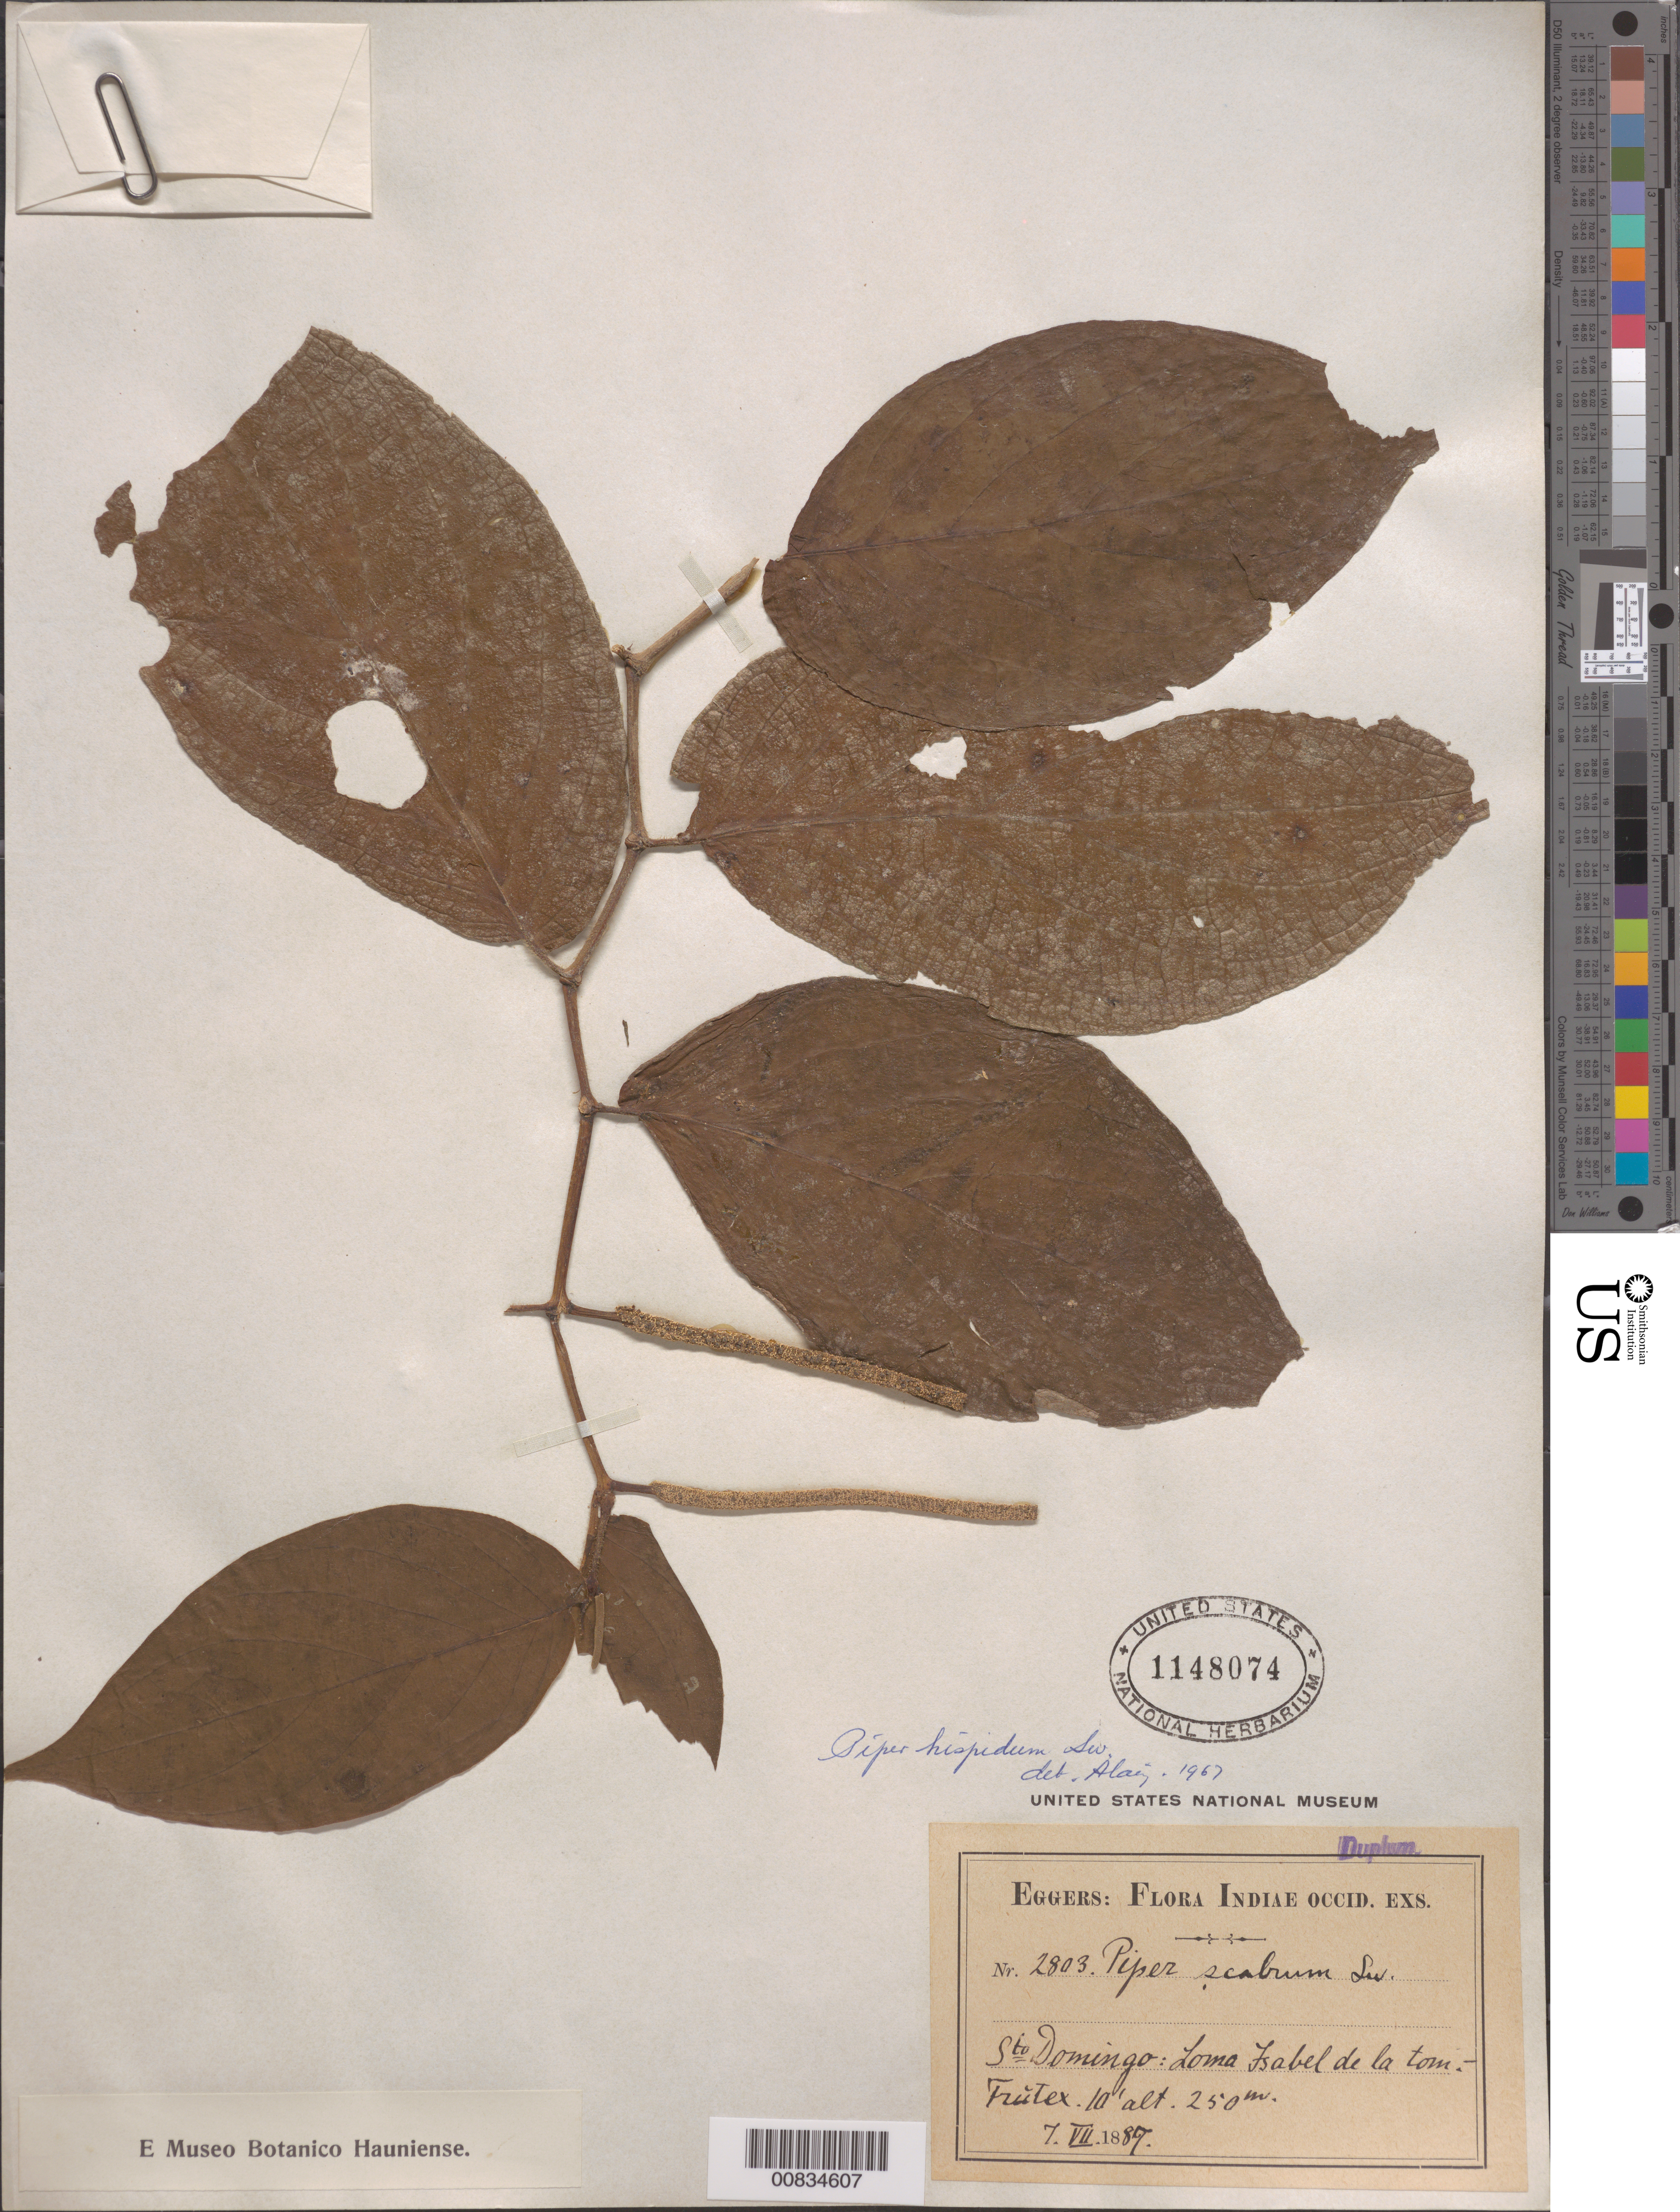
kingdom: Plantae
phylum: Tracheophyta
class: Magnoliopsida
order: Piperales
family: Piperaceae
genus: Piper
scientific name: Piper hispidum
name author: Sw.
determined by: Liogier, Alain H.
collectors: H. F. A. von Eggers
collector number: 2803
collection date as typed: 07 Jul 1887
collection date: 1887-07-07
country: Dominican Republic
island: Hispaniola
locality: Sto. Domingo: Loma Isabel de la torre.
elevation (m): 250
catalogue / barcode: US 1148074